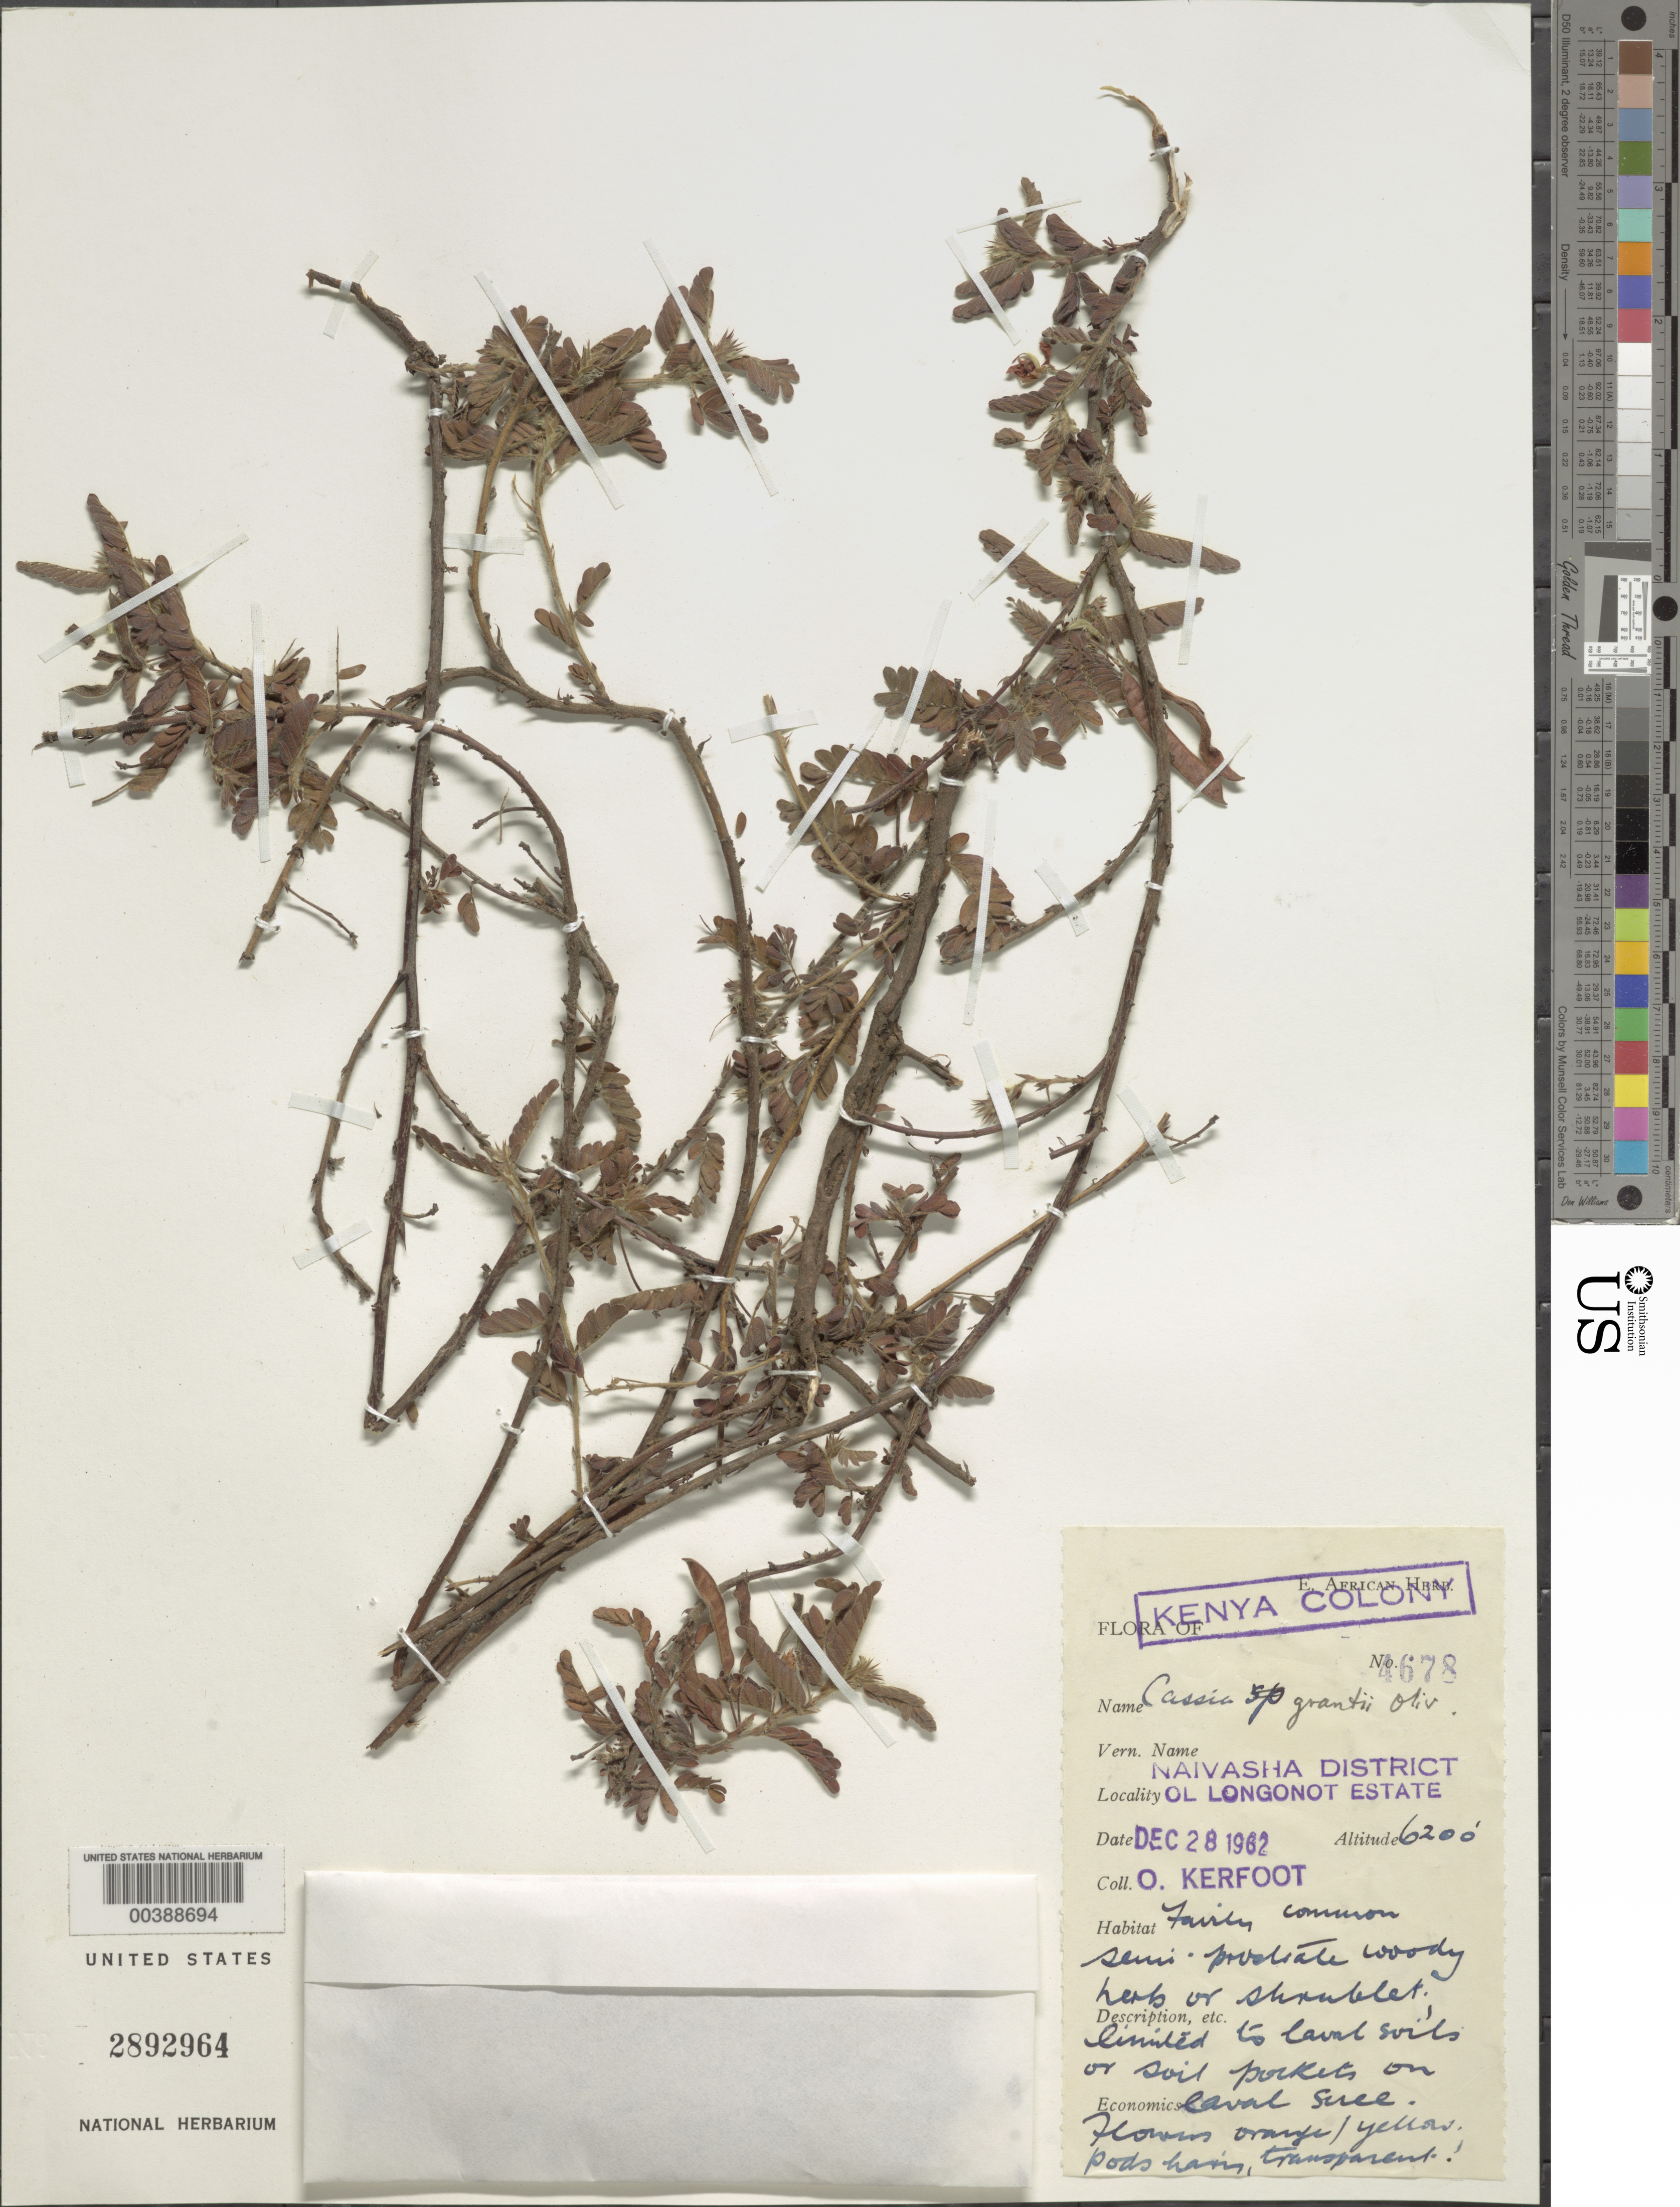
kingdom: Plantae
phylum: Tracheophyta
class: Magnoliopsida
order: Fabales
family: Fabaceae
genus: Chamaecrista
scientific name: Chamaecrista grantii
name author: (Oliv.) Standl.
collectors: O. Kerfoot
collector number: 4678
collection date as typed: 28 Dec 1962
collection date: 1962-12-28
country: Kenya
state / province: Nakuru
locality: Naivasha dist. (?), ol longonot estate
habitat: Limited to laval soils or soil pockets on laval soil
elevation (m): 1890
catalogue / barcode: US 2892964